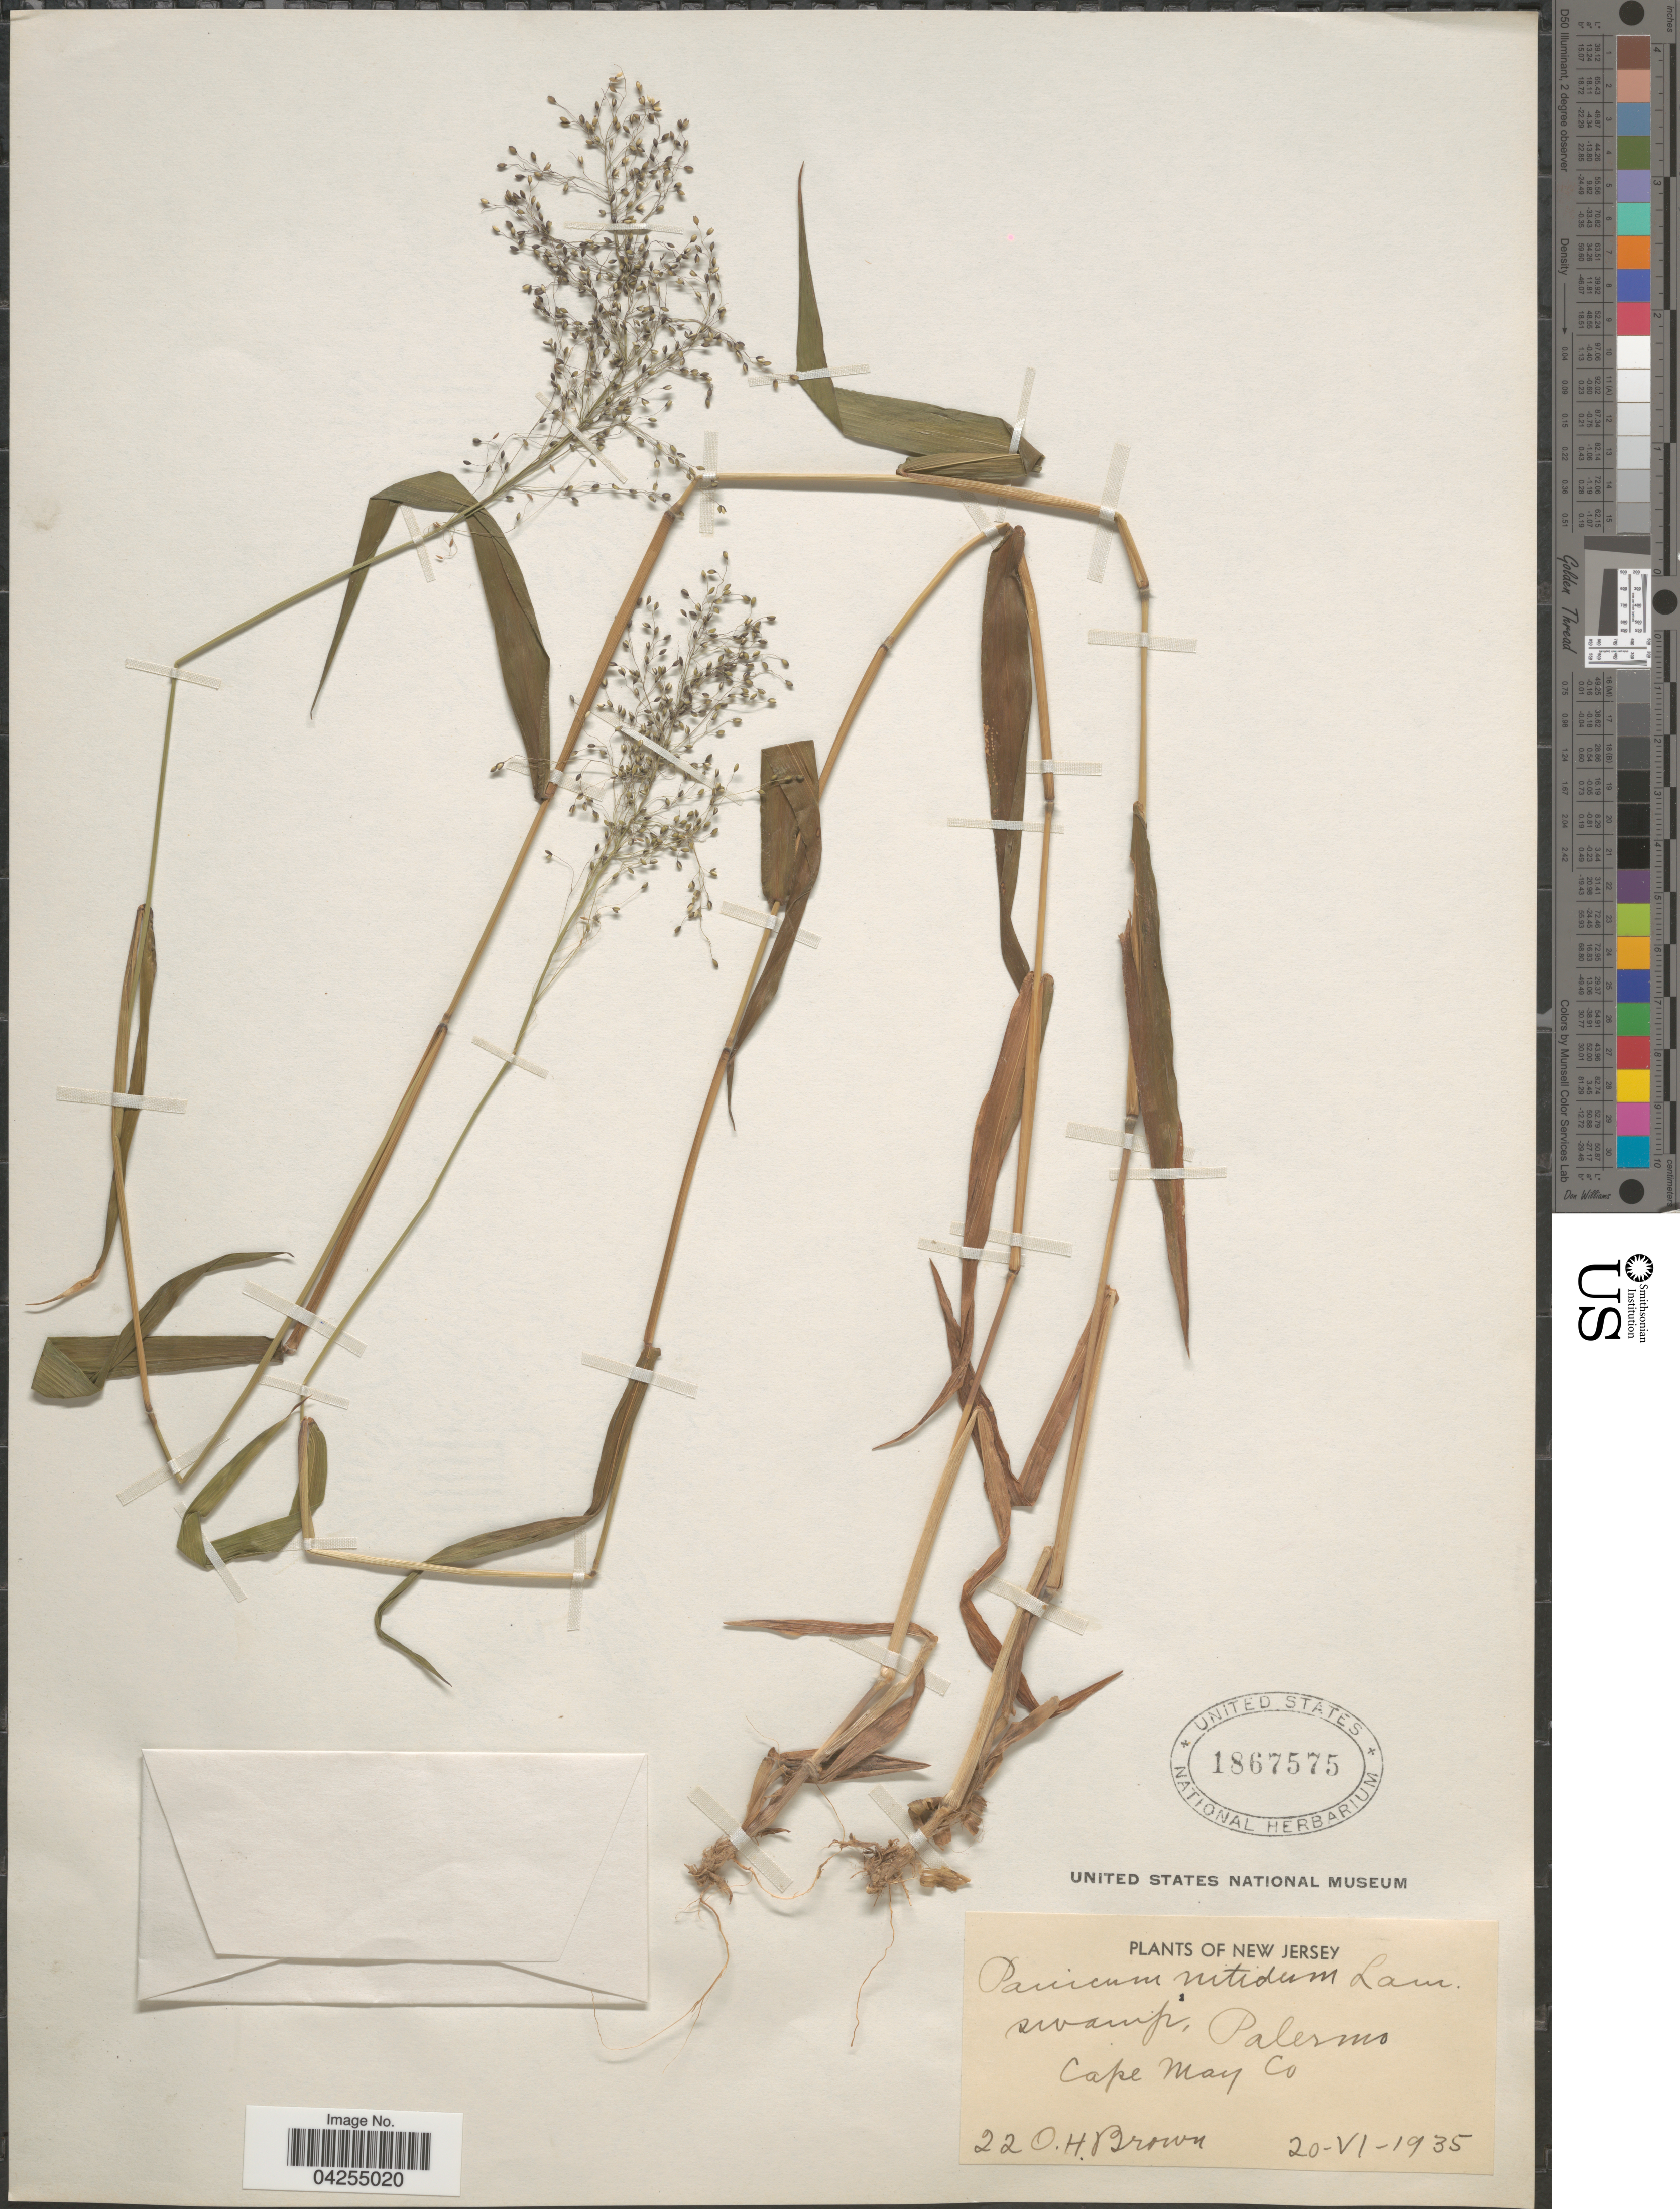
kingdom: Plantae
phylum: Tracheophyta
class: Liliopsida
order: Poales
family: Poaceae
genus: Dichanthelium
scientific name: Dichanthelium dichotomum var. dichotomum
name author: (L.) Gould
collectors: O. Brown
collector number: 22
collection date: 1935-06-20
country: United States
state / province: New Jersey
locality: Swamp, Palermo. Cape May Co.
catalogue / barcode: US 1867575